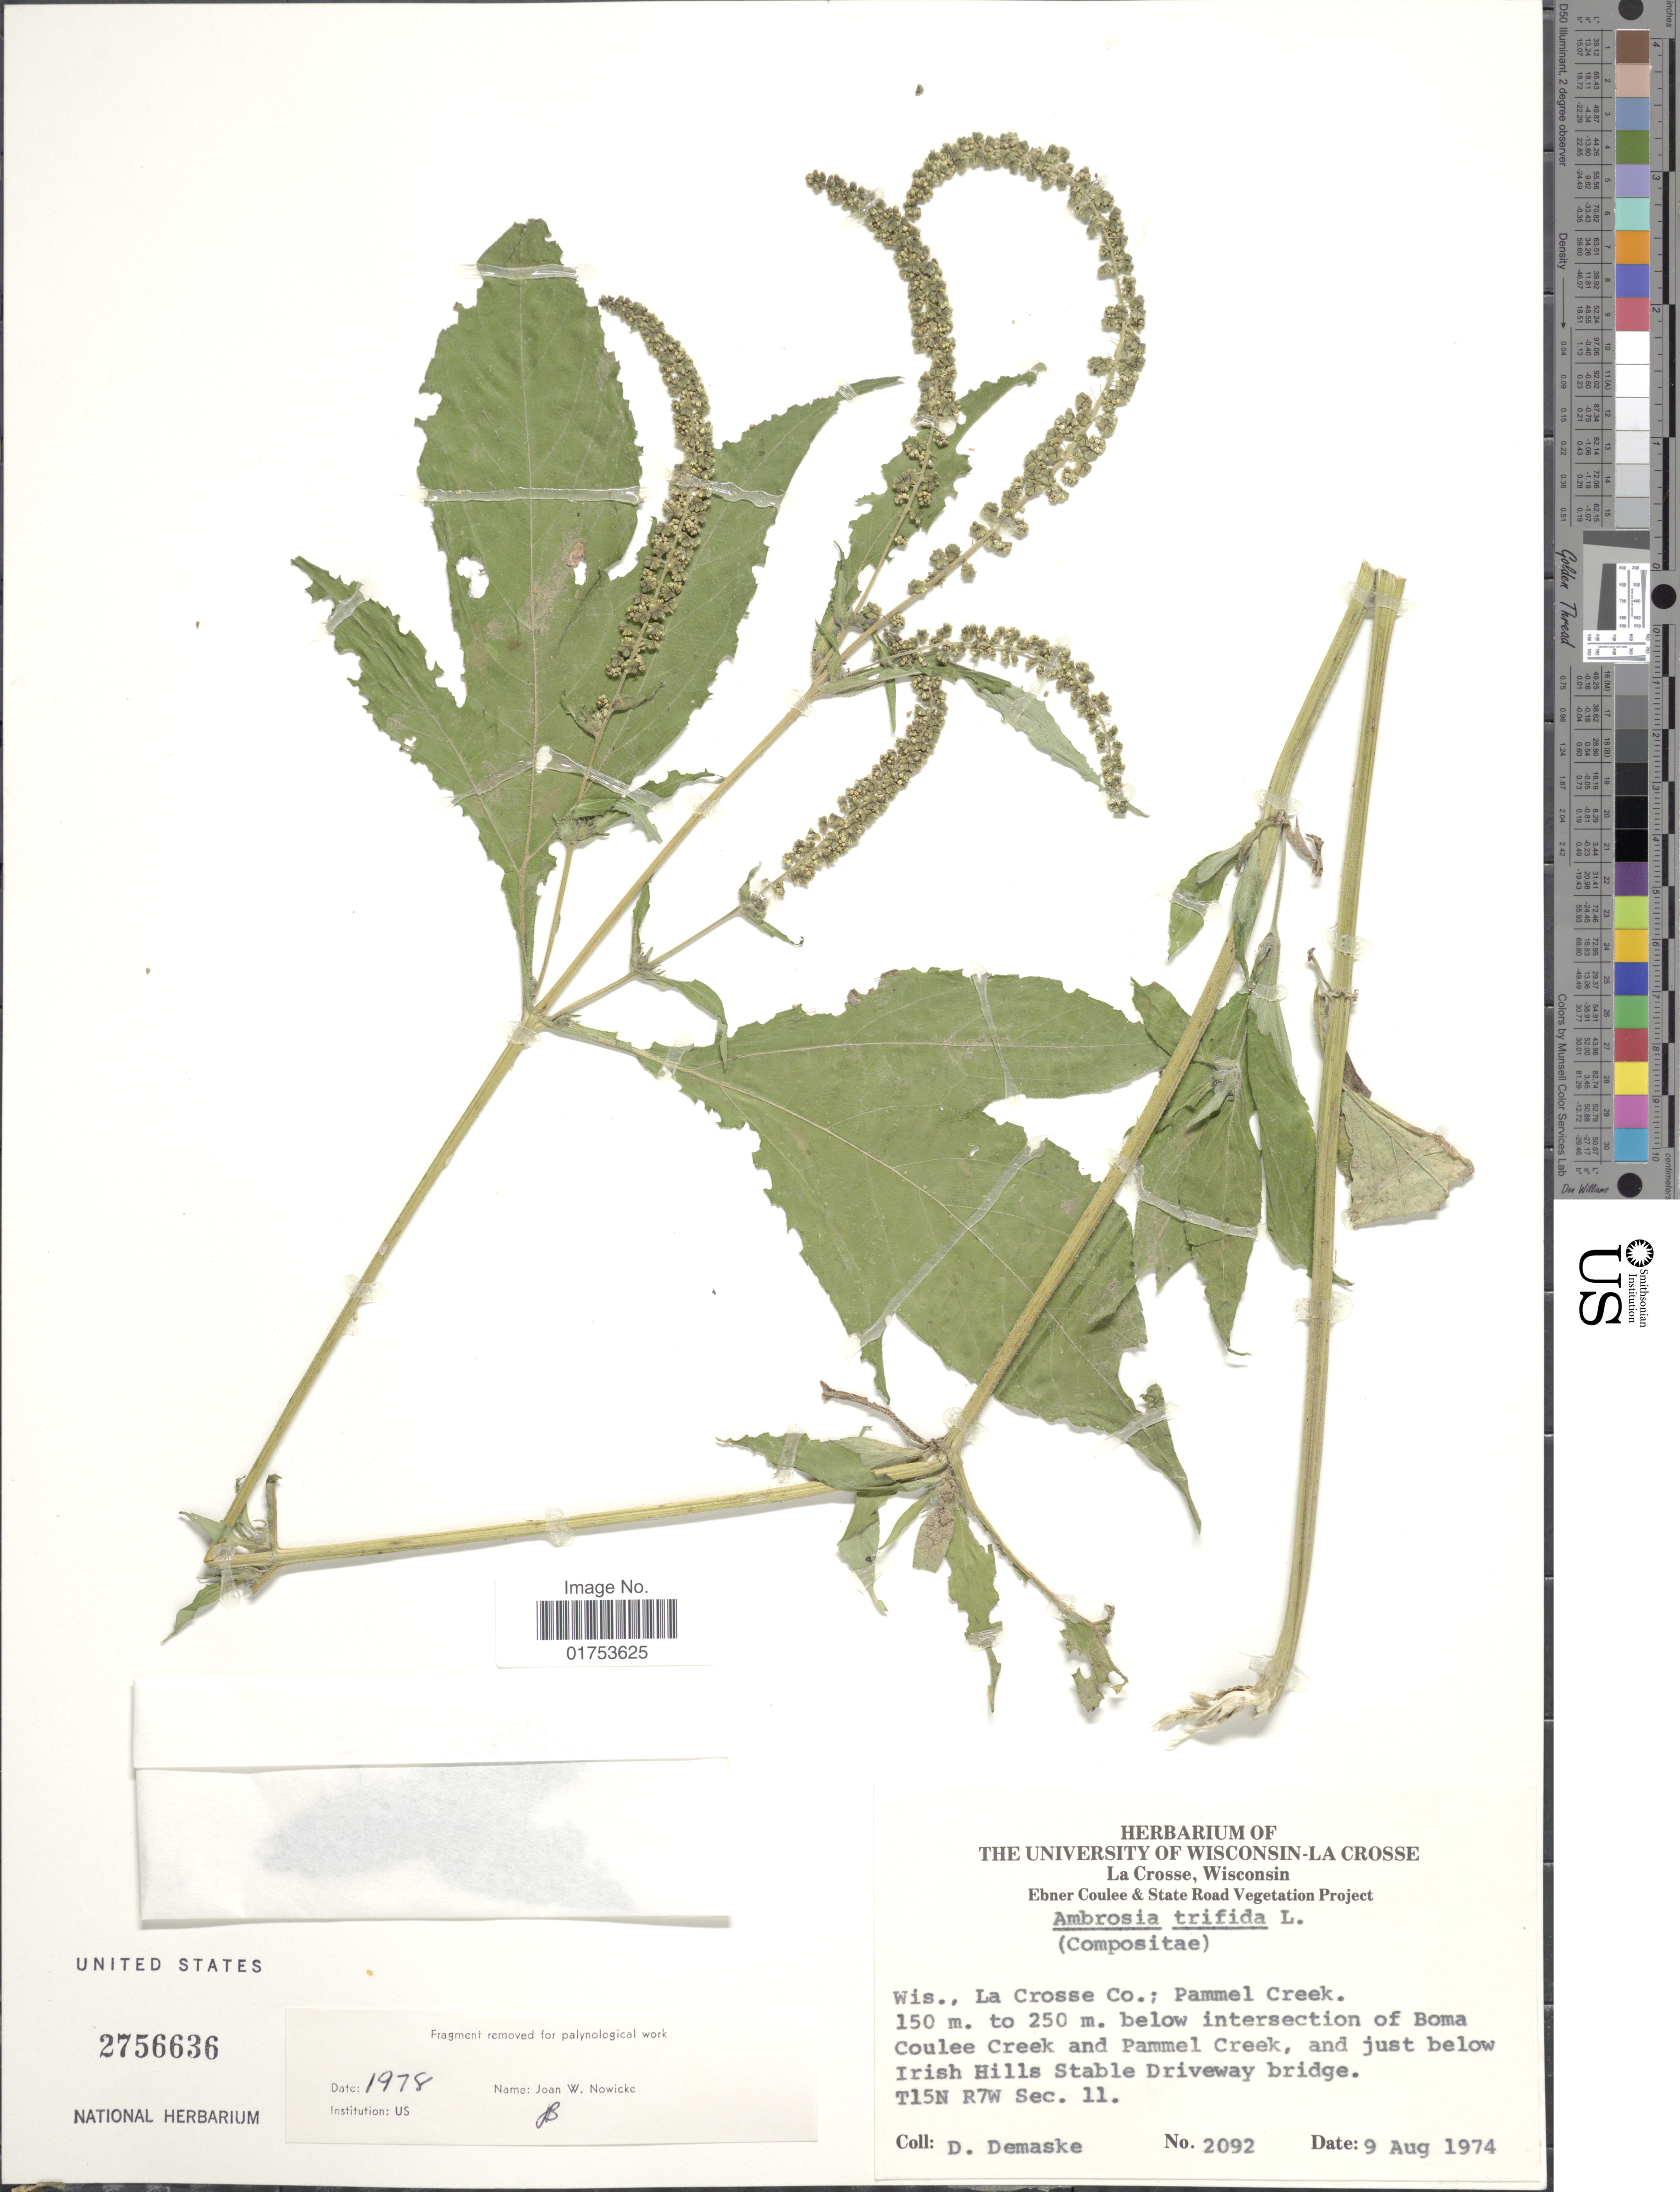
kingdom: Plantae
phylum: Tracheophyta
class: Magnoliopsida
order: Asterales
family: Asteraceae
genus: Ambrosia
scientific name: Ambrosia trifida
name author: L.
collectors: D. Demaske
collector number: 2092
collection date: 1974-08-09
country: United States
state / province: Wisconsin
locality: La Crosse Co.; Pammel Creek. below intersection of Boma Coulee Creek and Pammel Creek, and just below Irish Hills Stable Driveway bridge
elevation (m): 150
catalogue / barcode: US 2756636